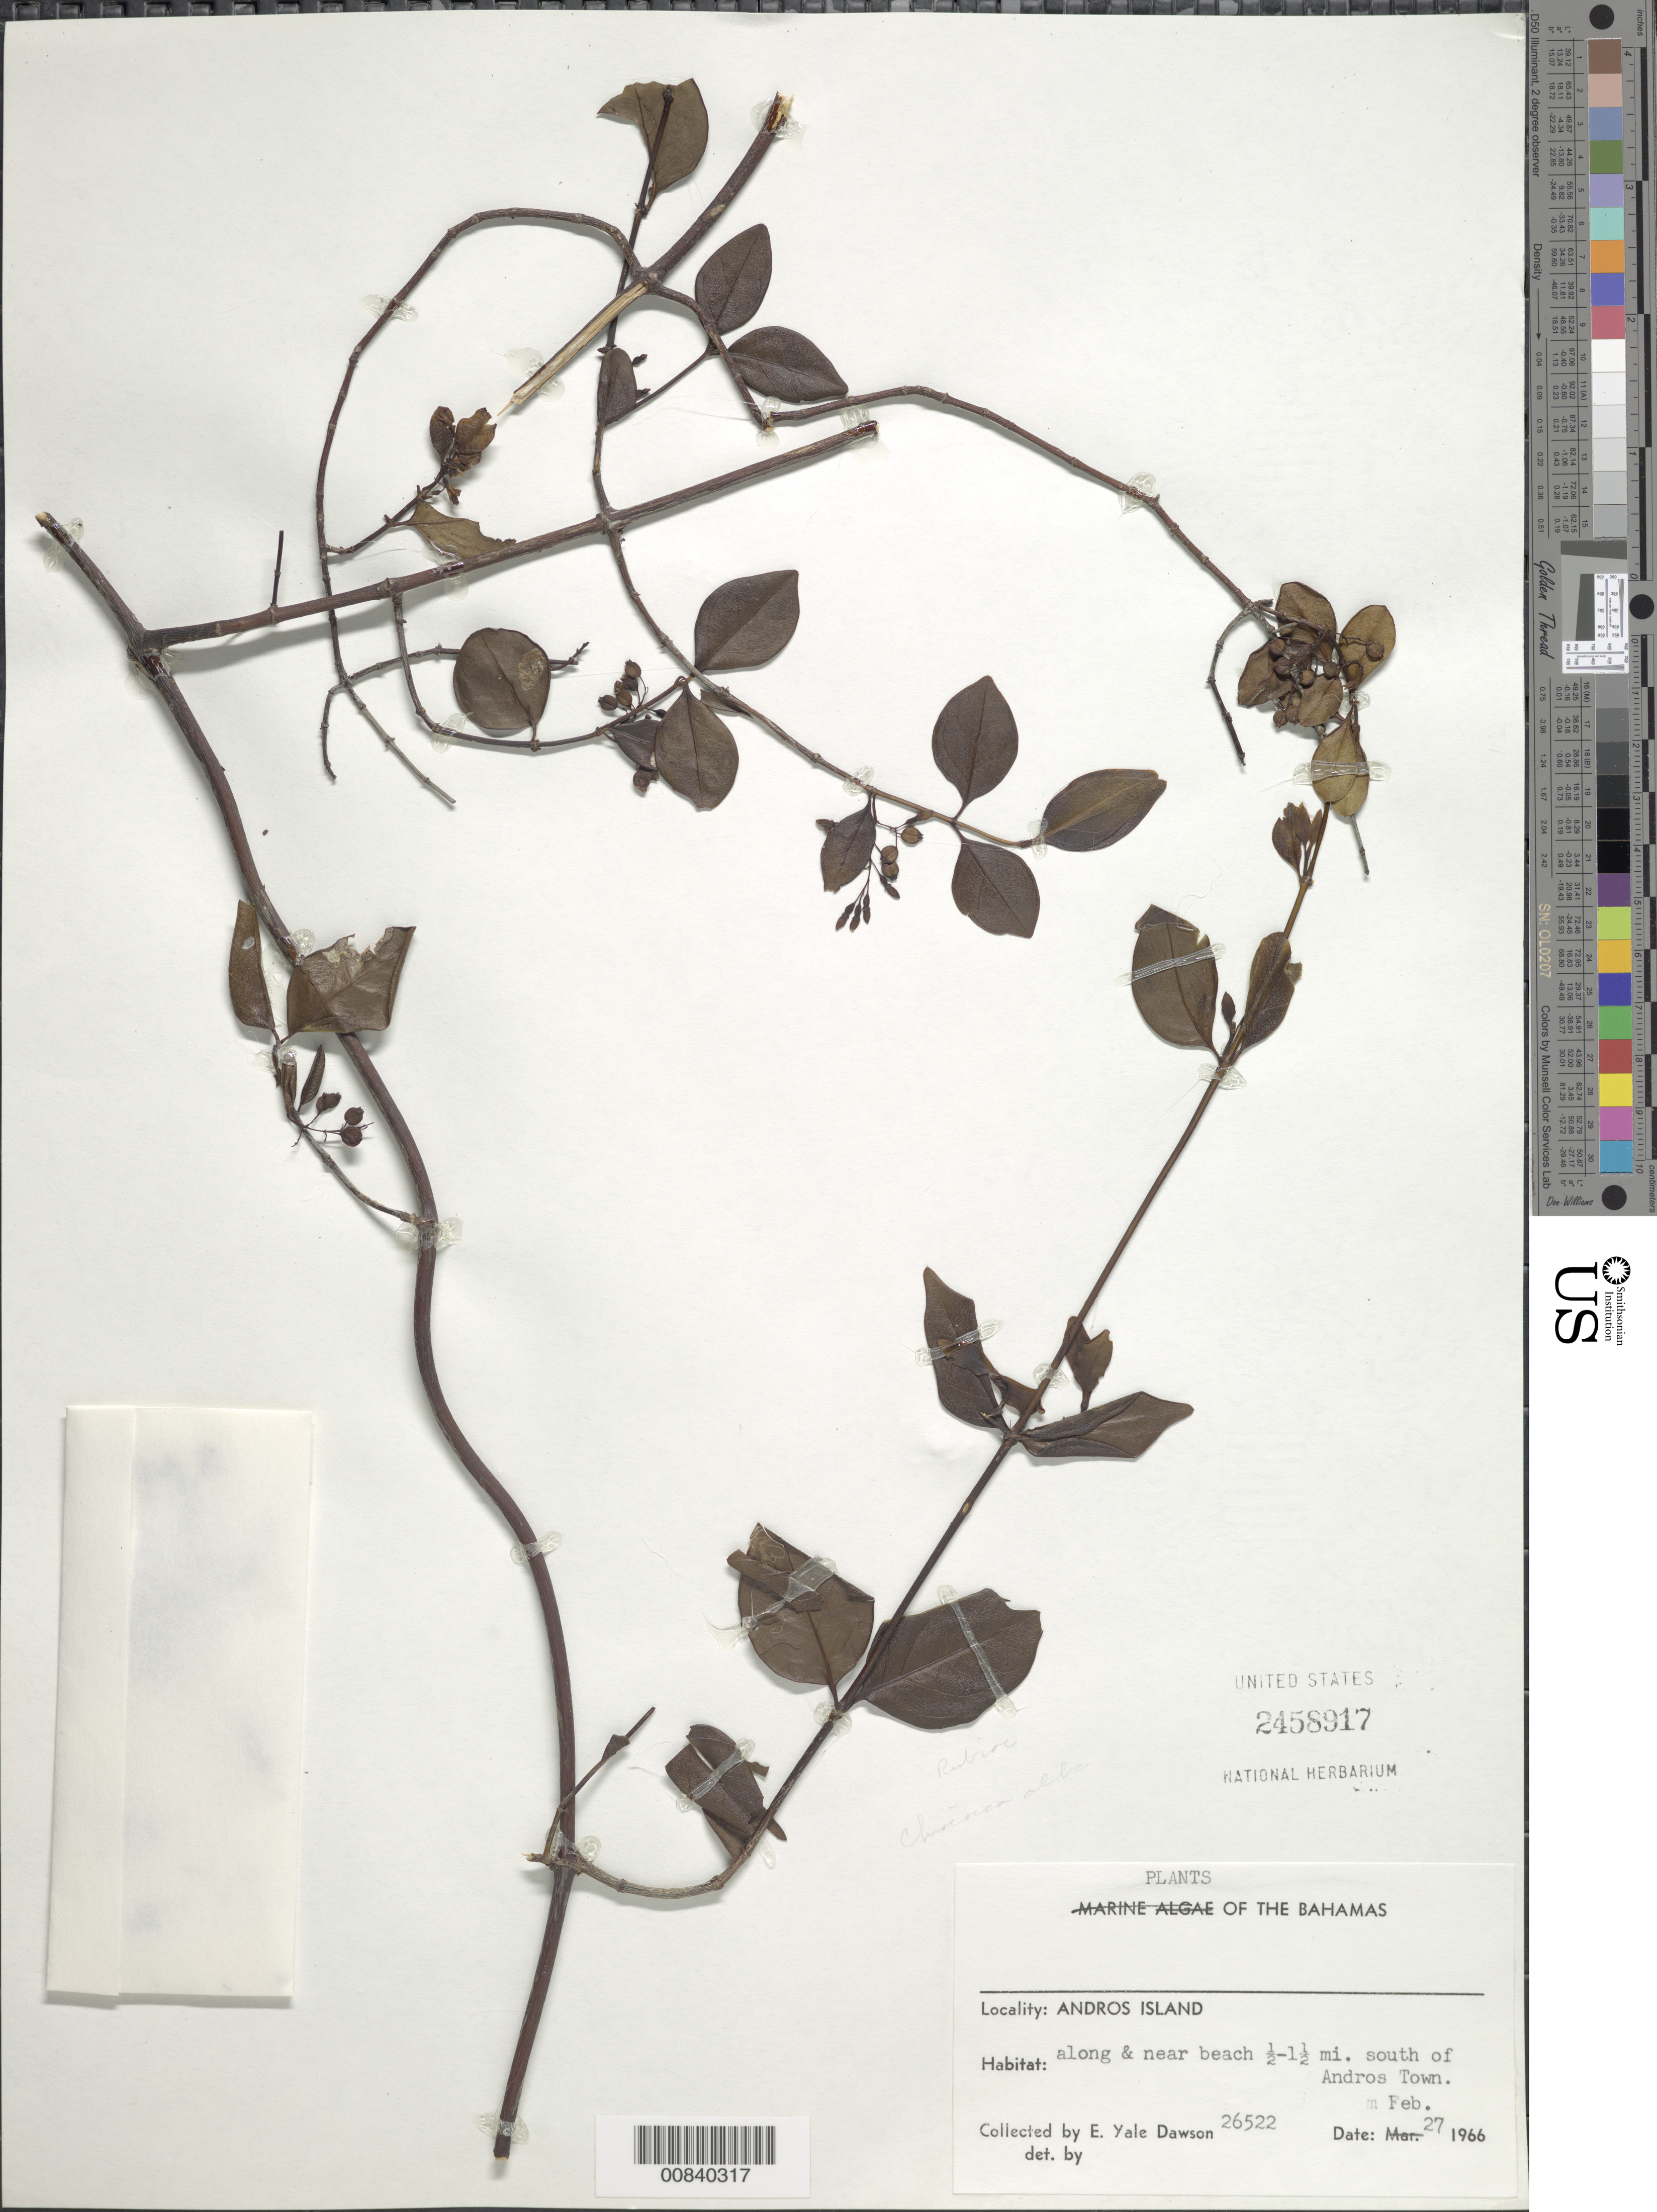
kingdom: Plantae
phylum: Tracheophyta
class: Magnoliopsida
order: Gentianales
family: Rubiaceae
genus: Chiococca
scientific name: Chiococca alba subsp. alba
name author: (L.) Hitchc.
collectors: E. Y. Dawson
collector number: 26522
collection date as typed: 27 Feb 1966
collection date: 1966-02-27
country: Bahamas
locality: Andros Island. Beach area 0.5-1.5 mi. south of Andros Town.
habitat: Along and near beach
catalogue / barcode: US 2458917